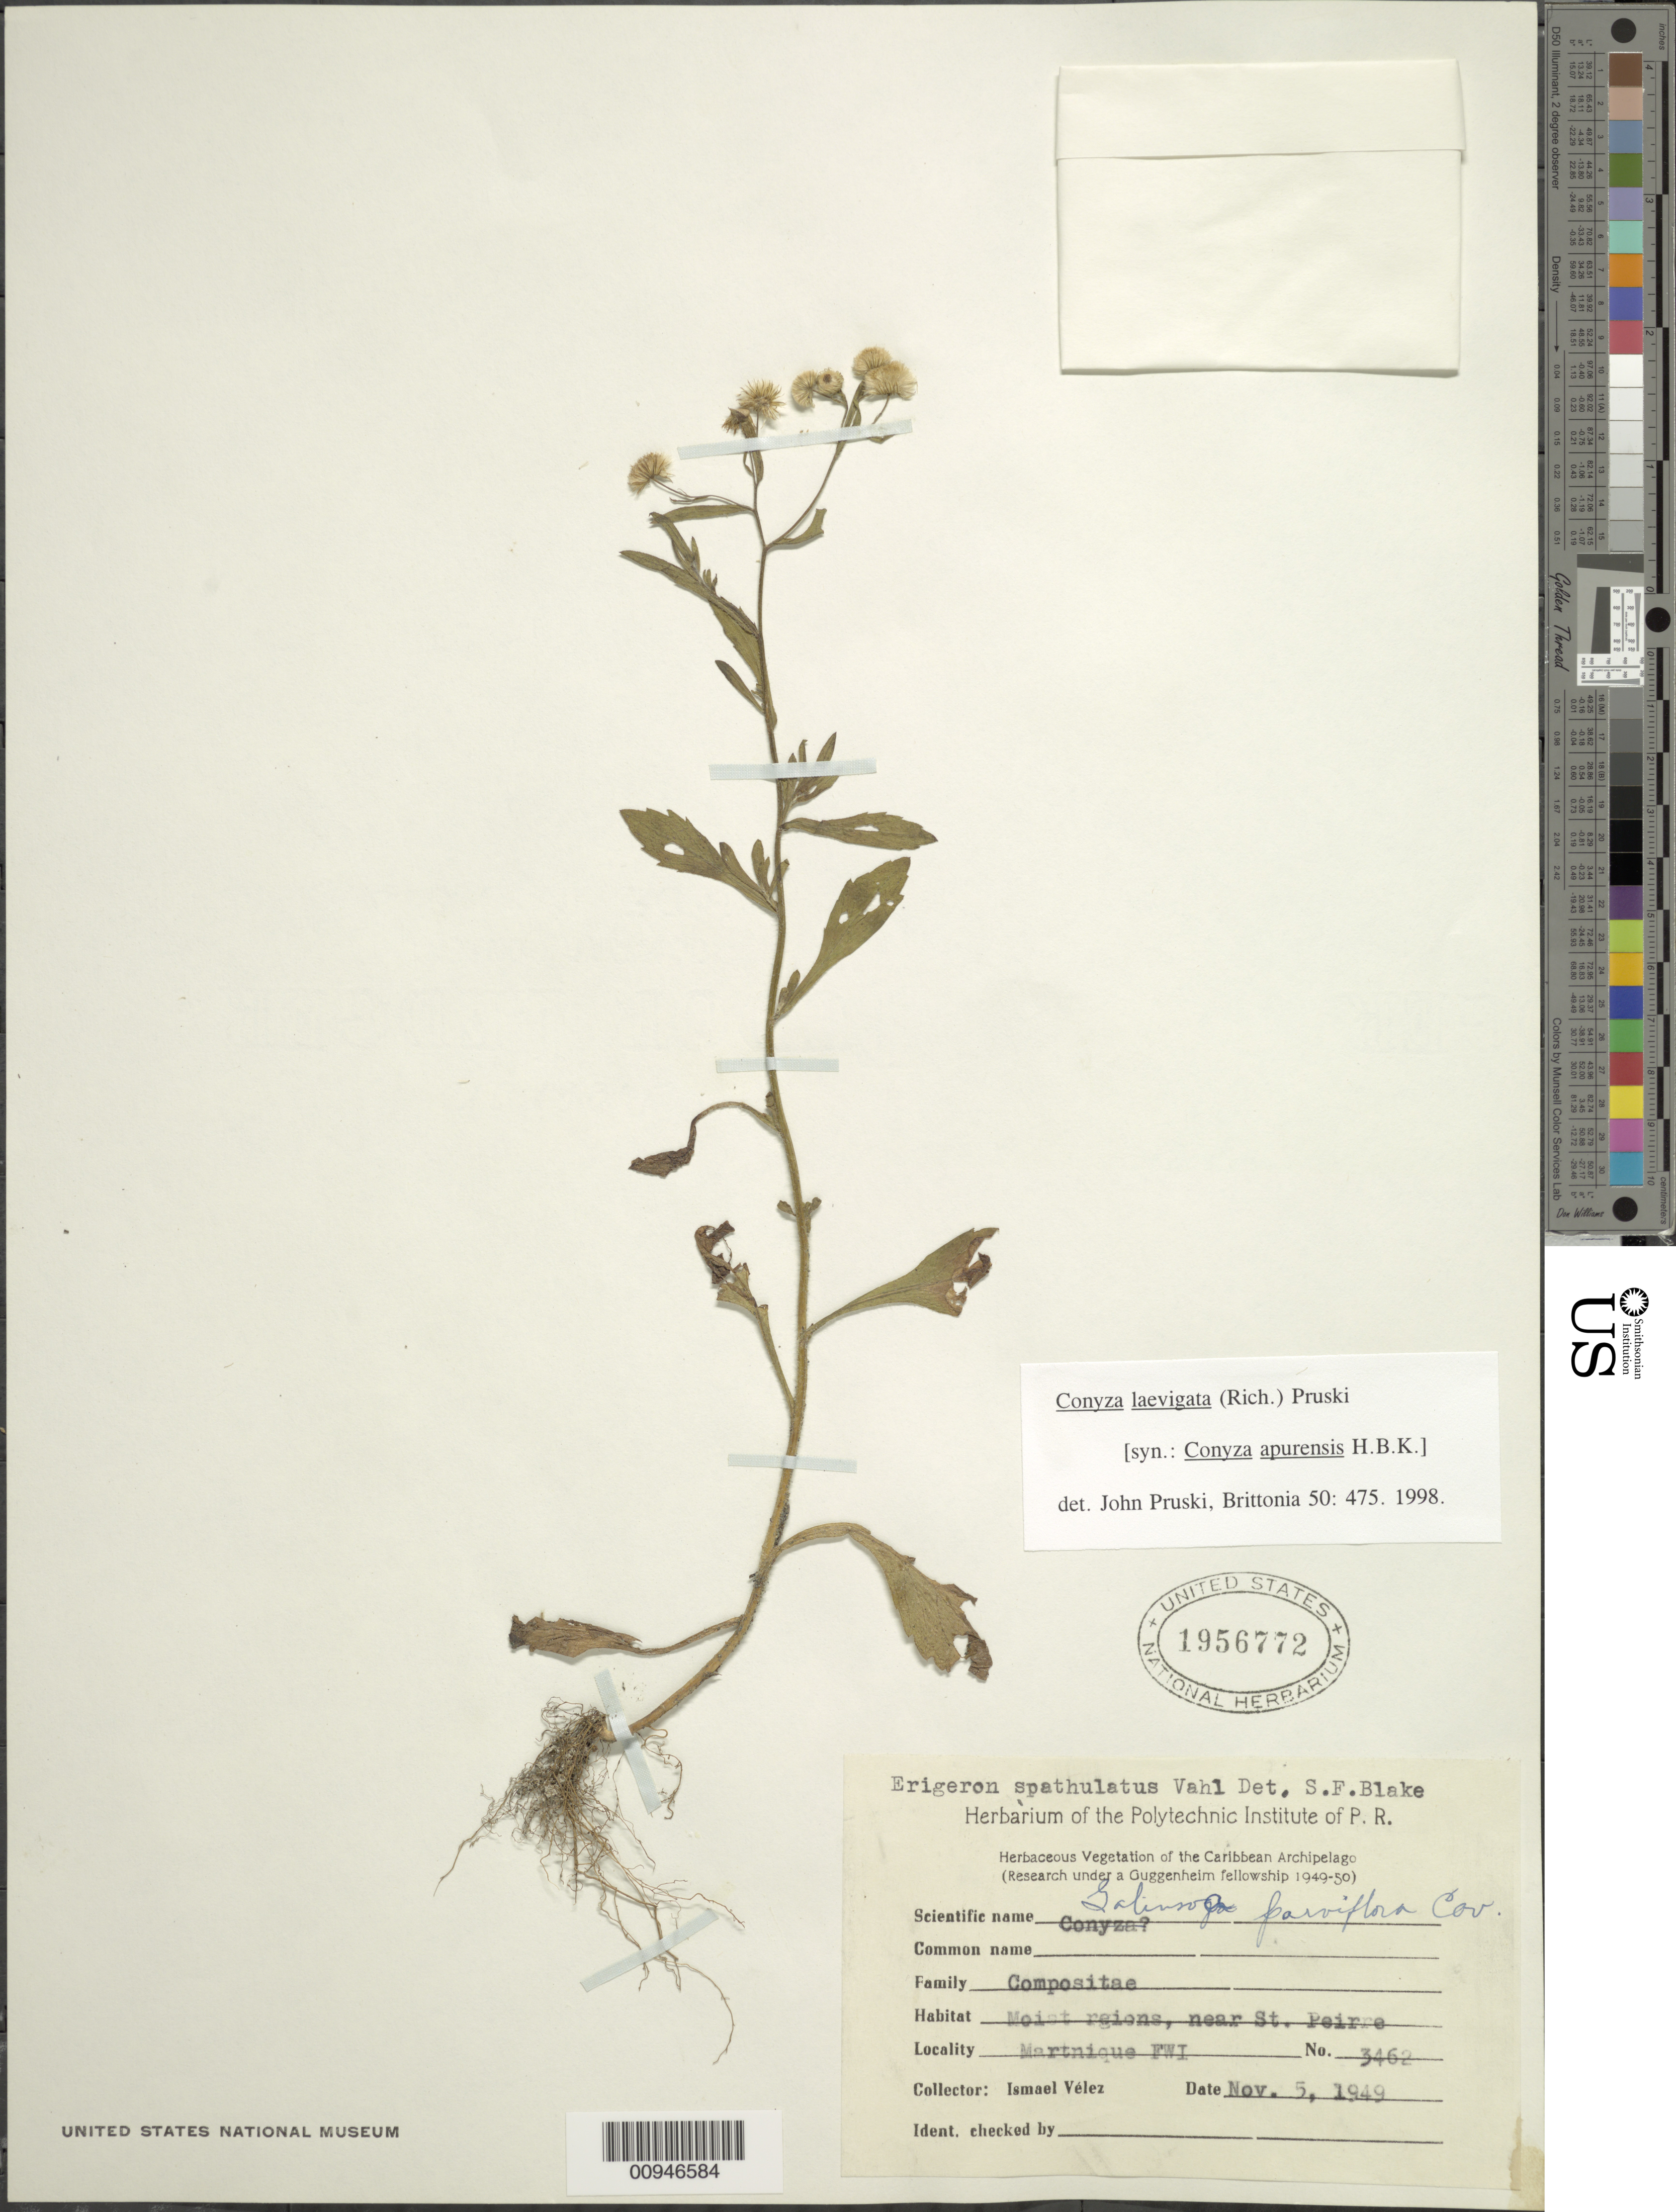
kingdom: Plantae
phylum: Tracheophyta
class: Magnoliopsida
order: Asterales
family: Asteraceae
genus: Conyza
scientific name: Conyza laevigata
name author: (Rich.) Pruski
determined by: Pruski, J. F.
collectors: I. Velez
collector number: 3462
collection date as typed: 05 Nov 1949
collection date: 1949-11-05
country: Martinique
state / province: Saint-Pierre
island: Martinique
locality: Near St. Pierre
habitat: Moist regions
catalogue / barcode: US 1956772